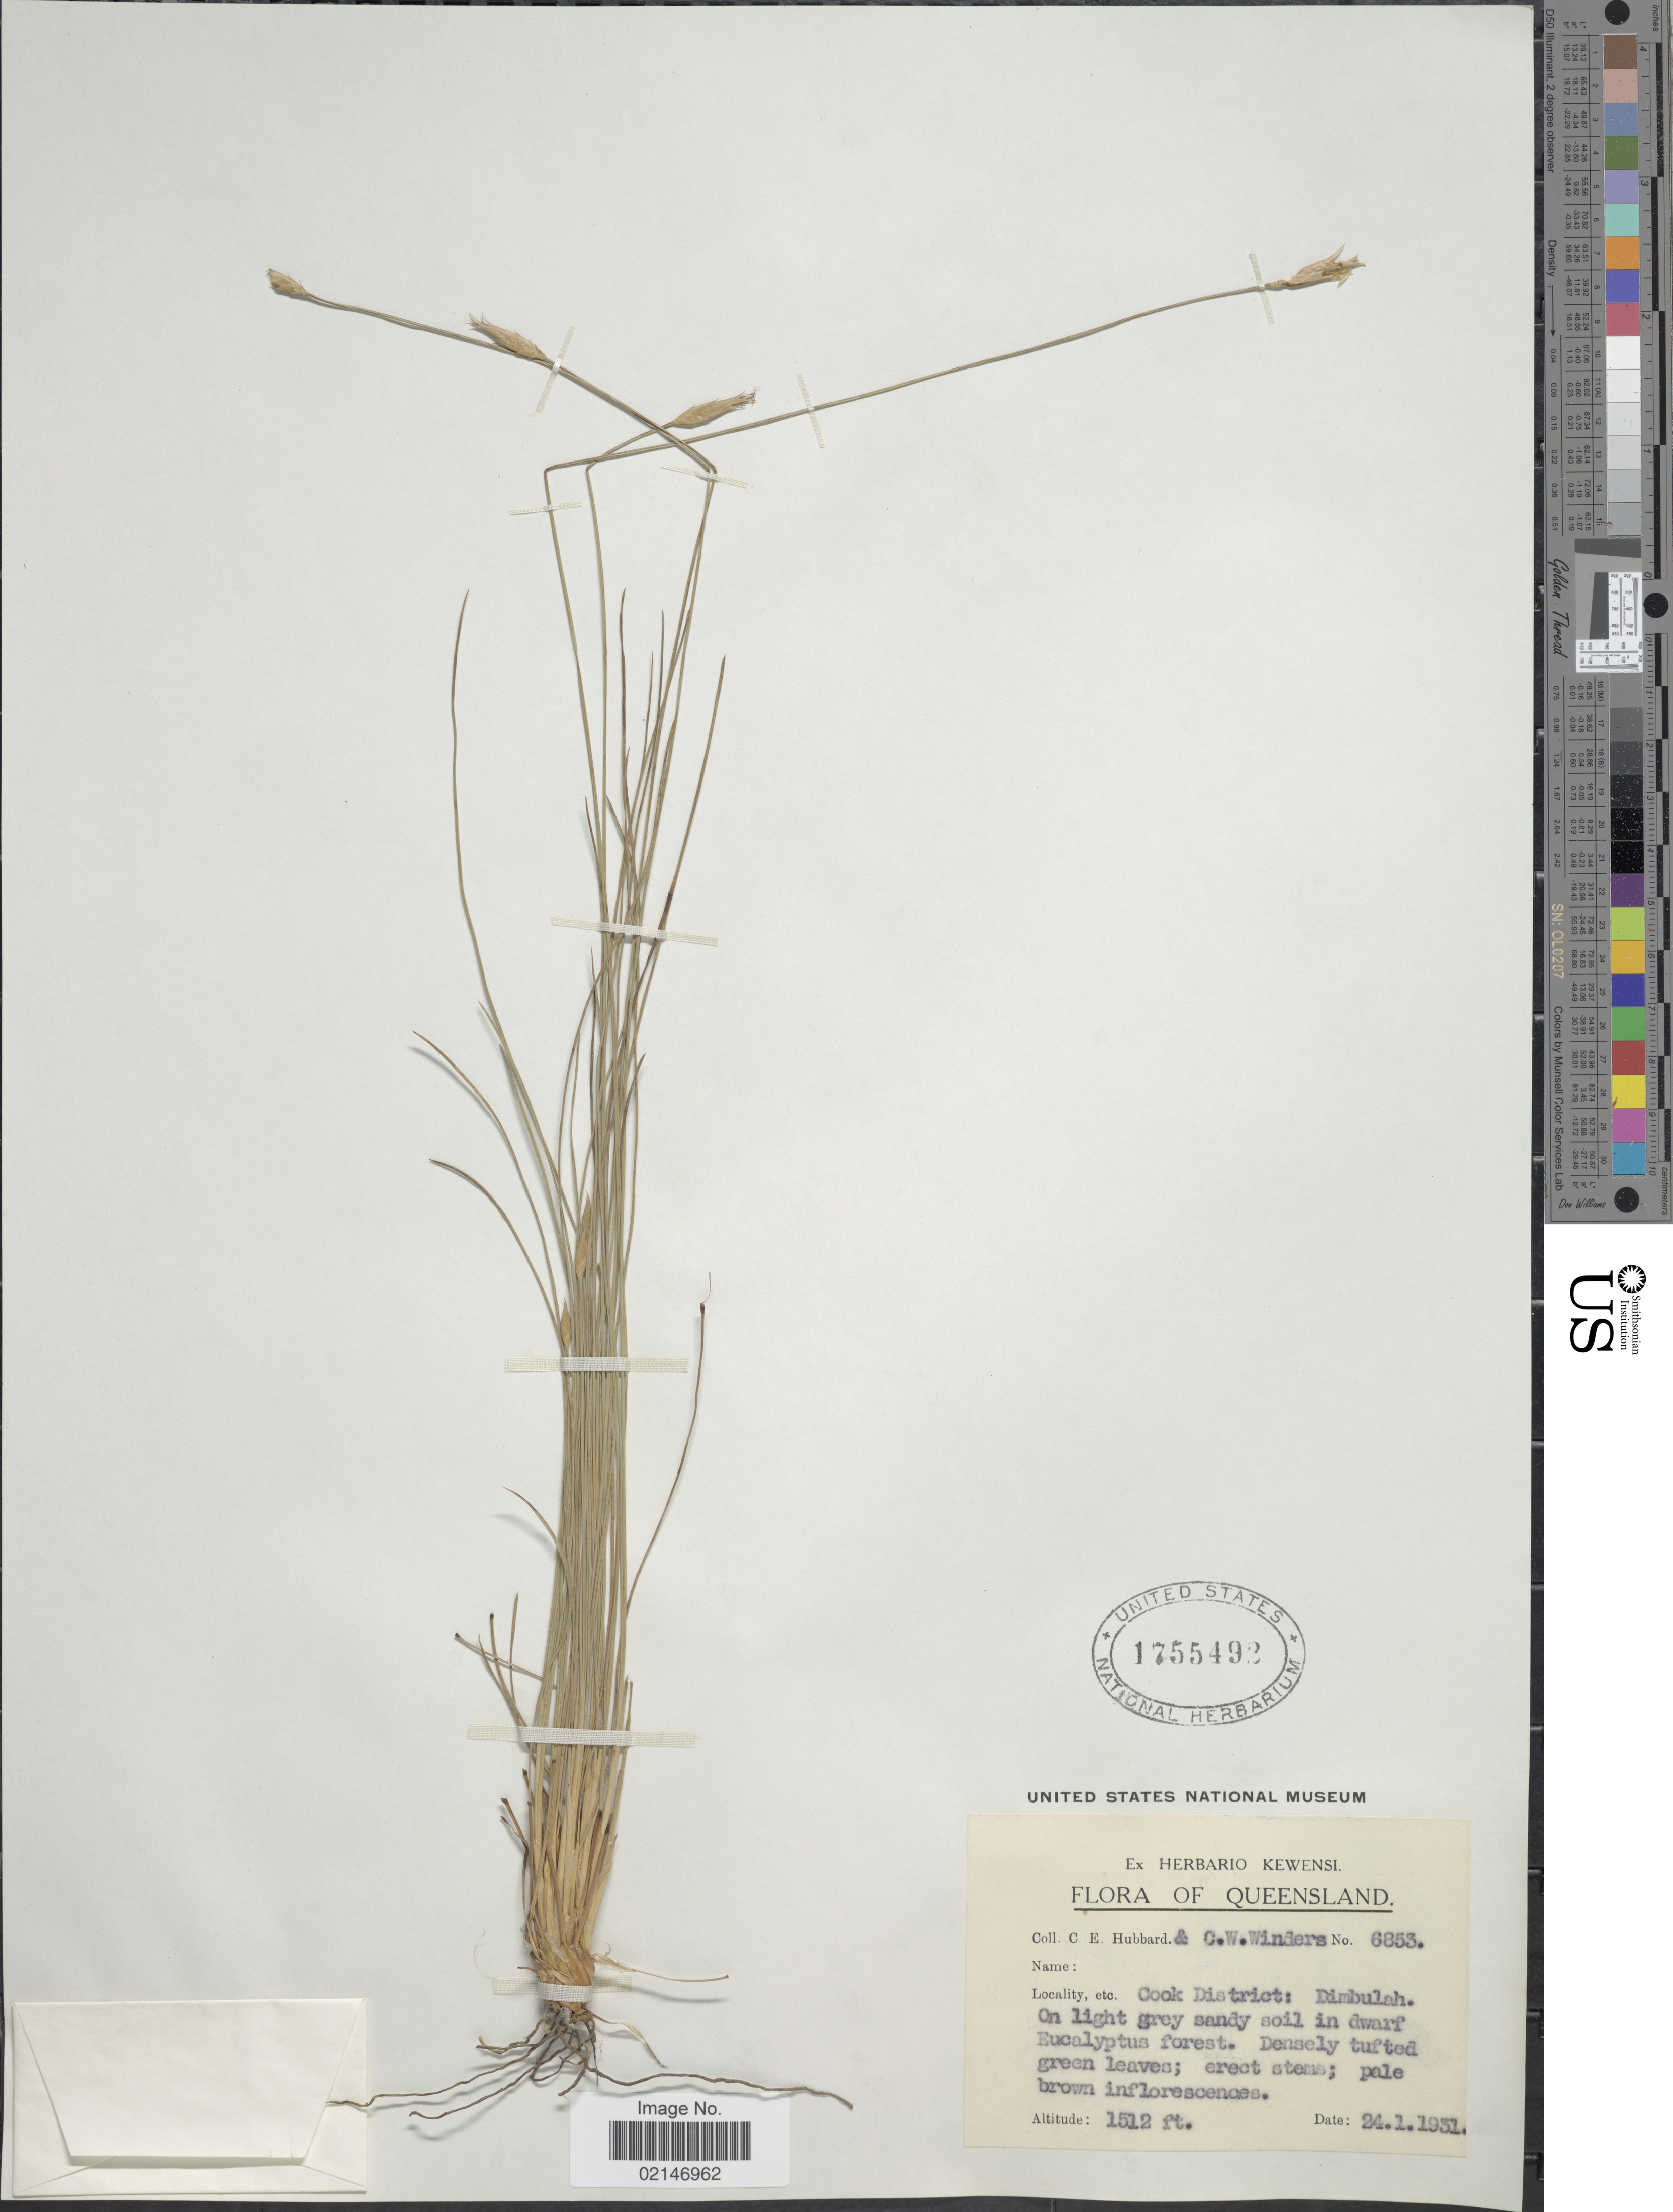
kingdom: Plantae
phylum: Tracheophyta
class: Liliopsida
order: Poales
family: Cyperaceae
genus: Abildgaardia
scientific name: Abildgaardia schoenoides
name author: R. Br.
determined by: Strong, Mark T., (BOT), Smithsonian Institution - National Museum of Natural History (UNITED STATES)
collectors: C. E. Hubbard & C. Winders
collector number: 6853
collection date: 1931-01-24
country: Australia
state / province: Queensland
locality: Cook District: Dimbulah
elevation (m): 461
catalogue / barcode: US 1755492